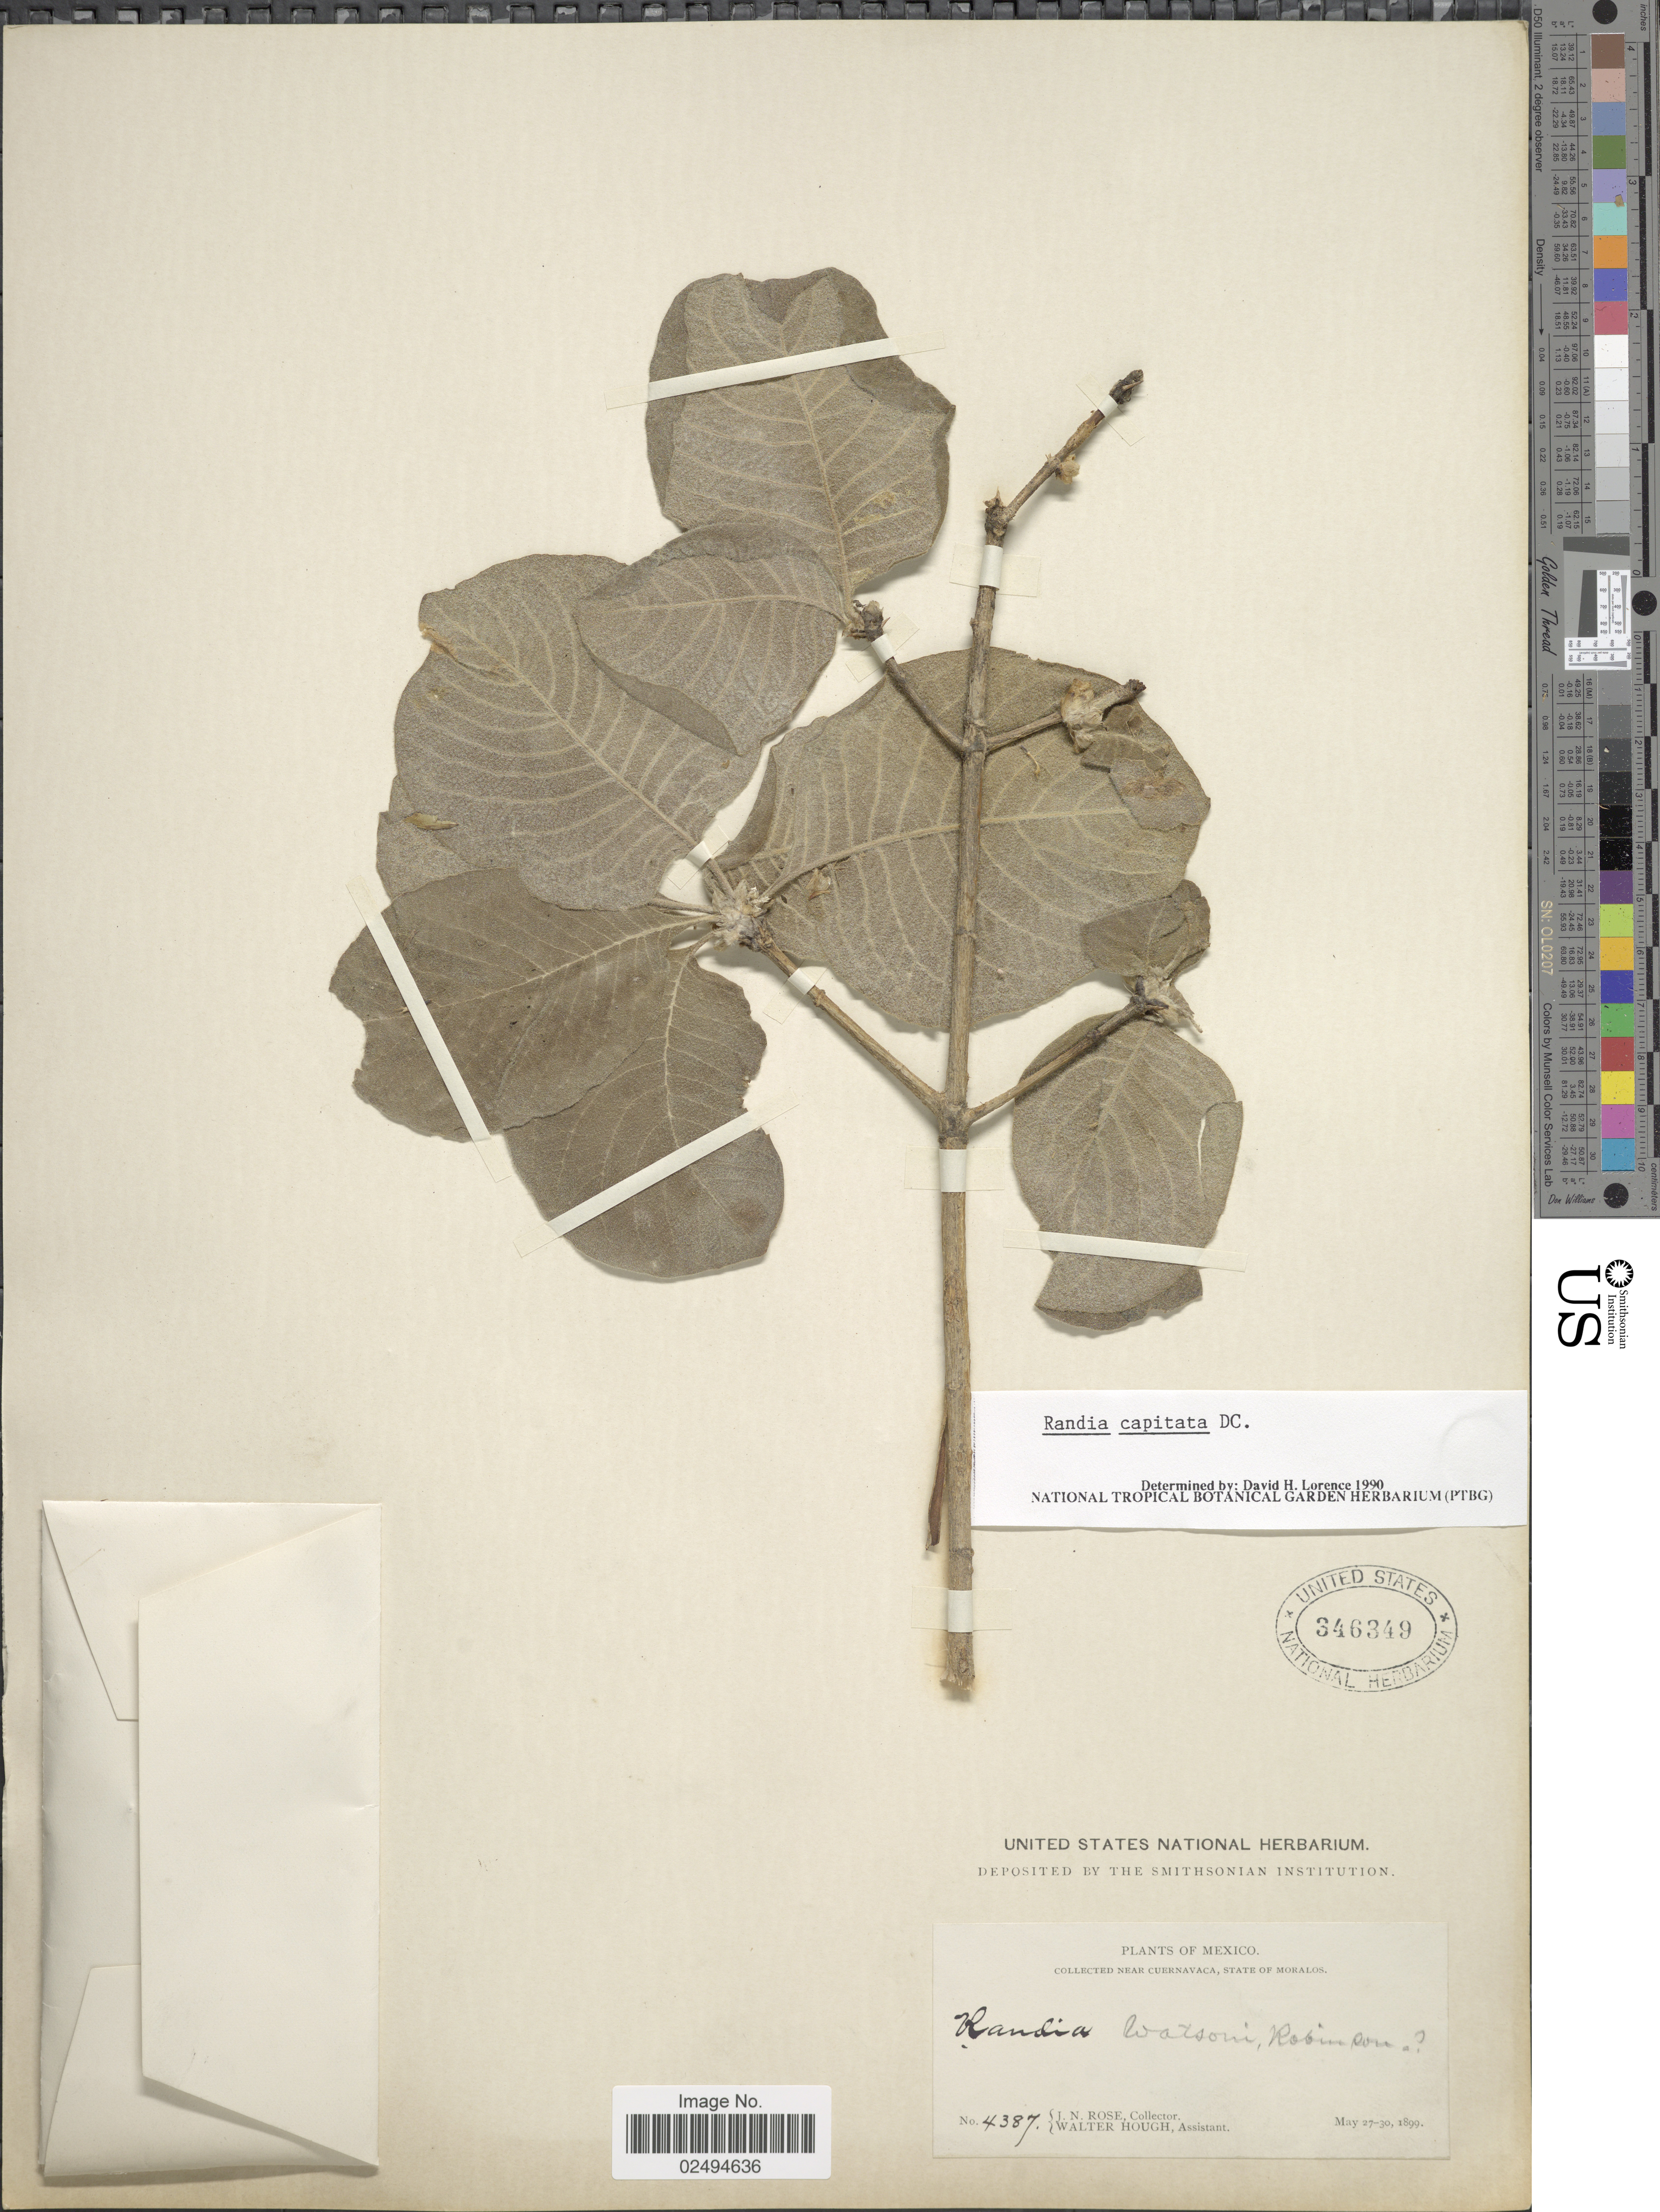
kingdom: Plantae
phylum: Tracheophyta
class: Magnoliopsida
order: Gentianales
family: Rubiaceae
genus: Randia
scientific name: Randia capitata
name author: DC.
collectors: J. N. Rose & W. Hough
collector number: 4387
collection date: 1899-05-27/1899-05-30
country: Mexico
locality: Near Cuernavaca, State of Moralos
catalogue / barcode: US 346349